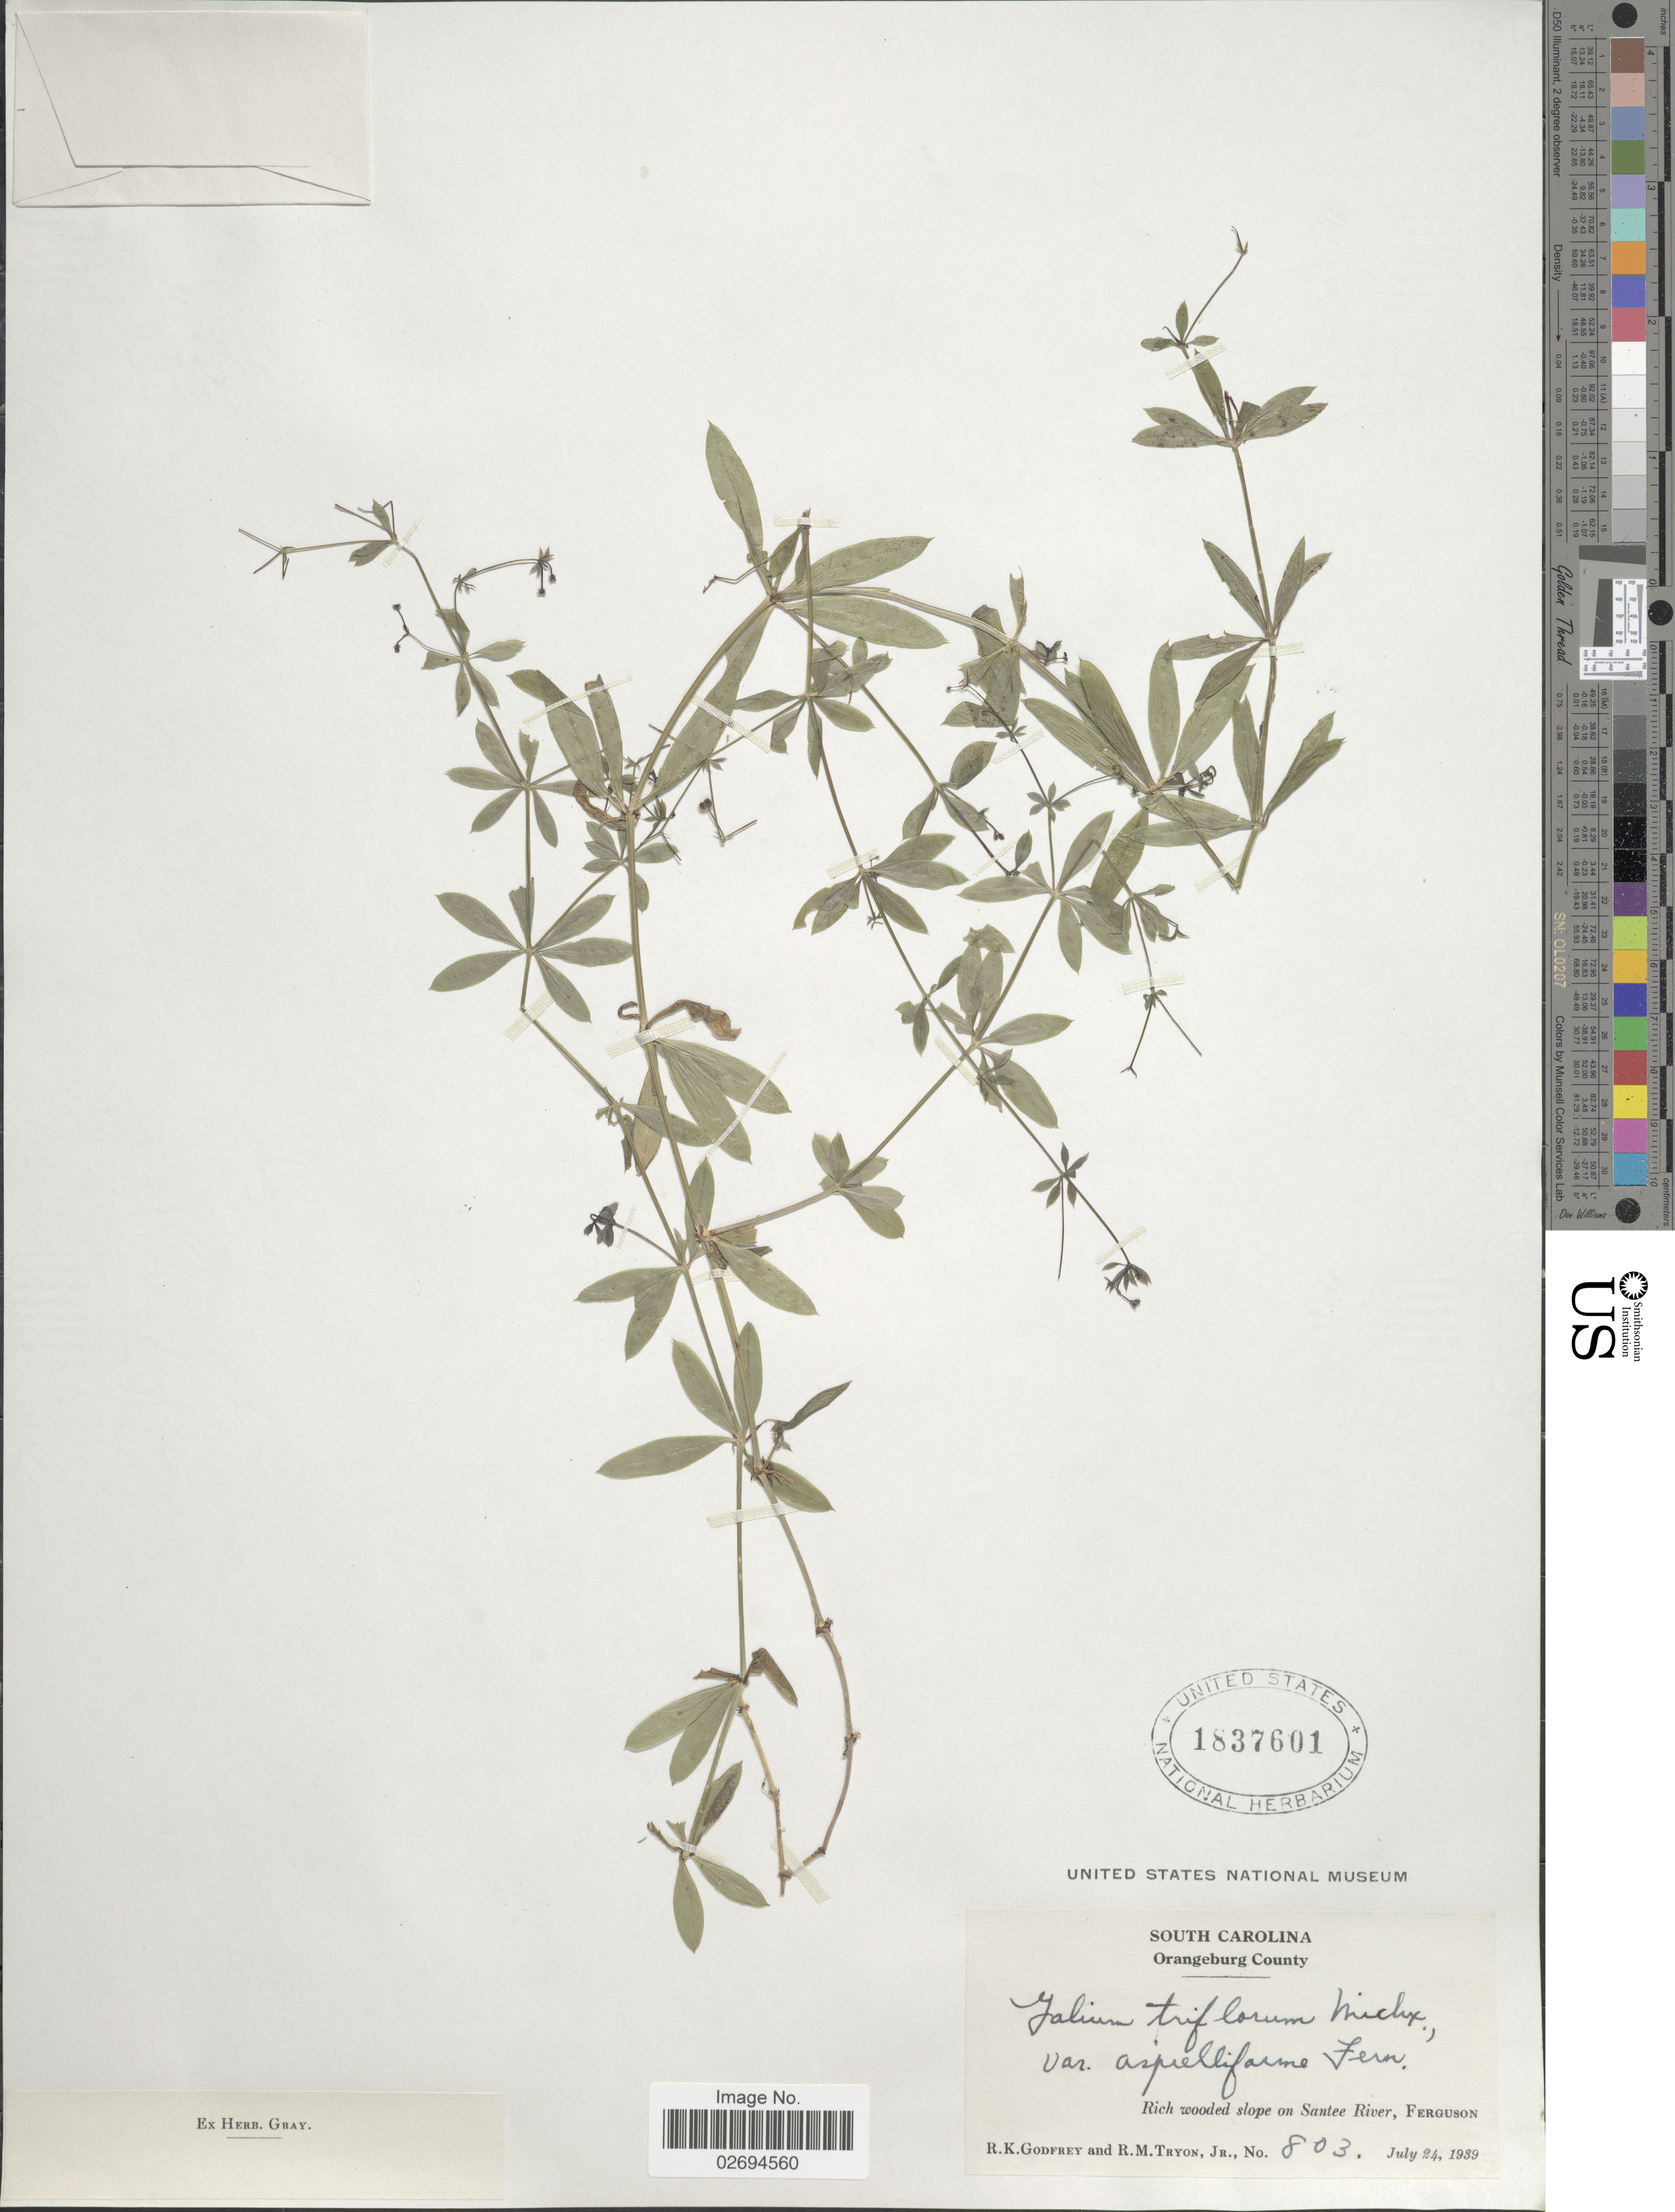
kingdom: Plantae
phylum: Tracheophyta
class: Magnoliopsida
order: Gentianales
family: Rubiaceae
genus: Galium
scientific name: Galium triflorum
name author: Michx.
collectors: R. K. Godfrey & R. M. Tryon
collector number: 803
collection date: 1939-07-24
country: United States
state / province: South Carolina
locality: Orangeburg County. Santee River, Ferguson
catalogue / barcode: US 1837601